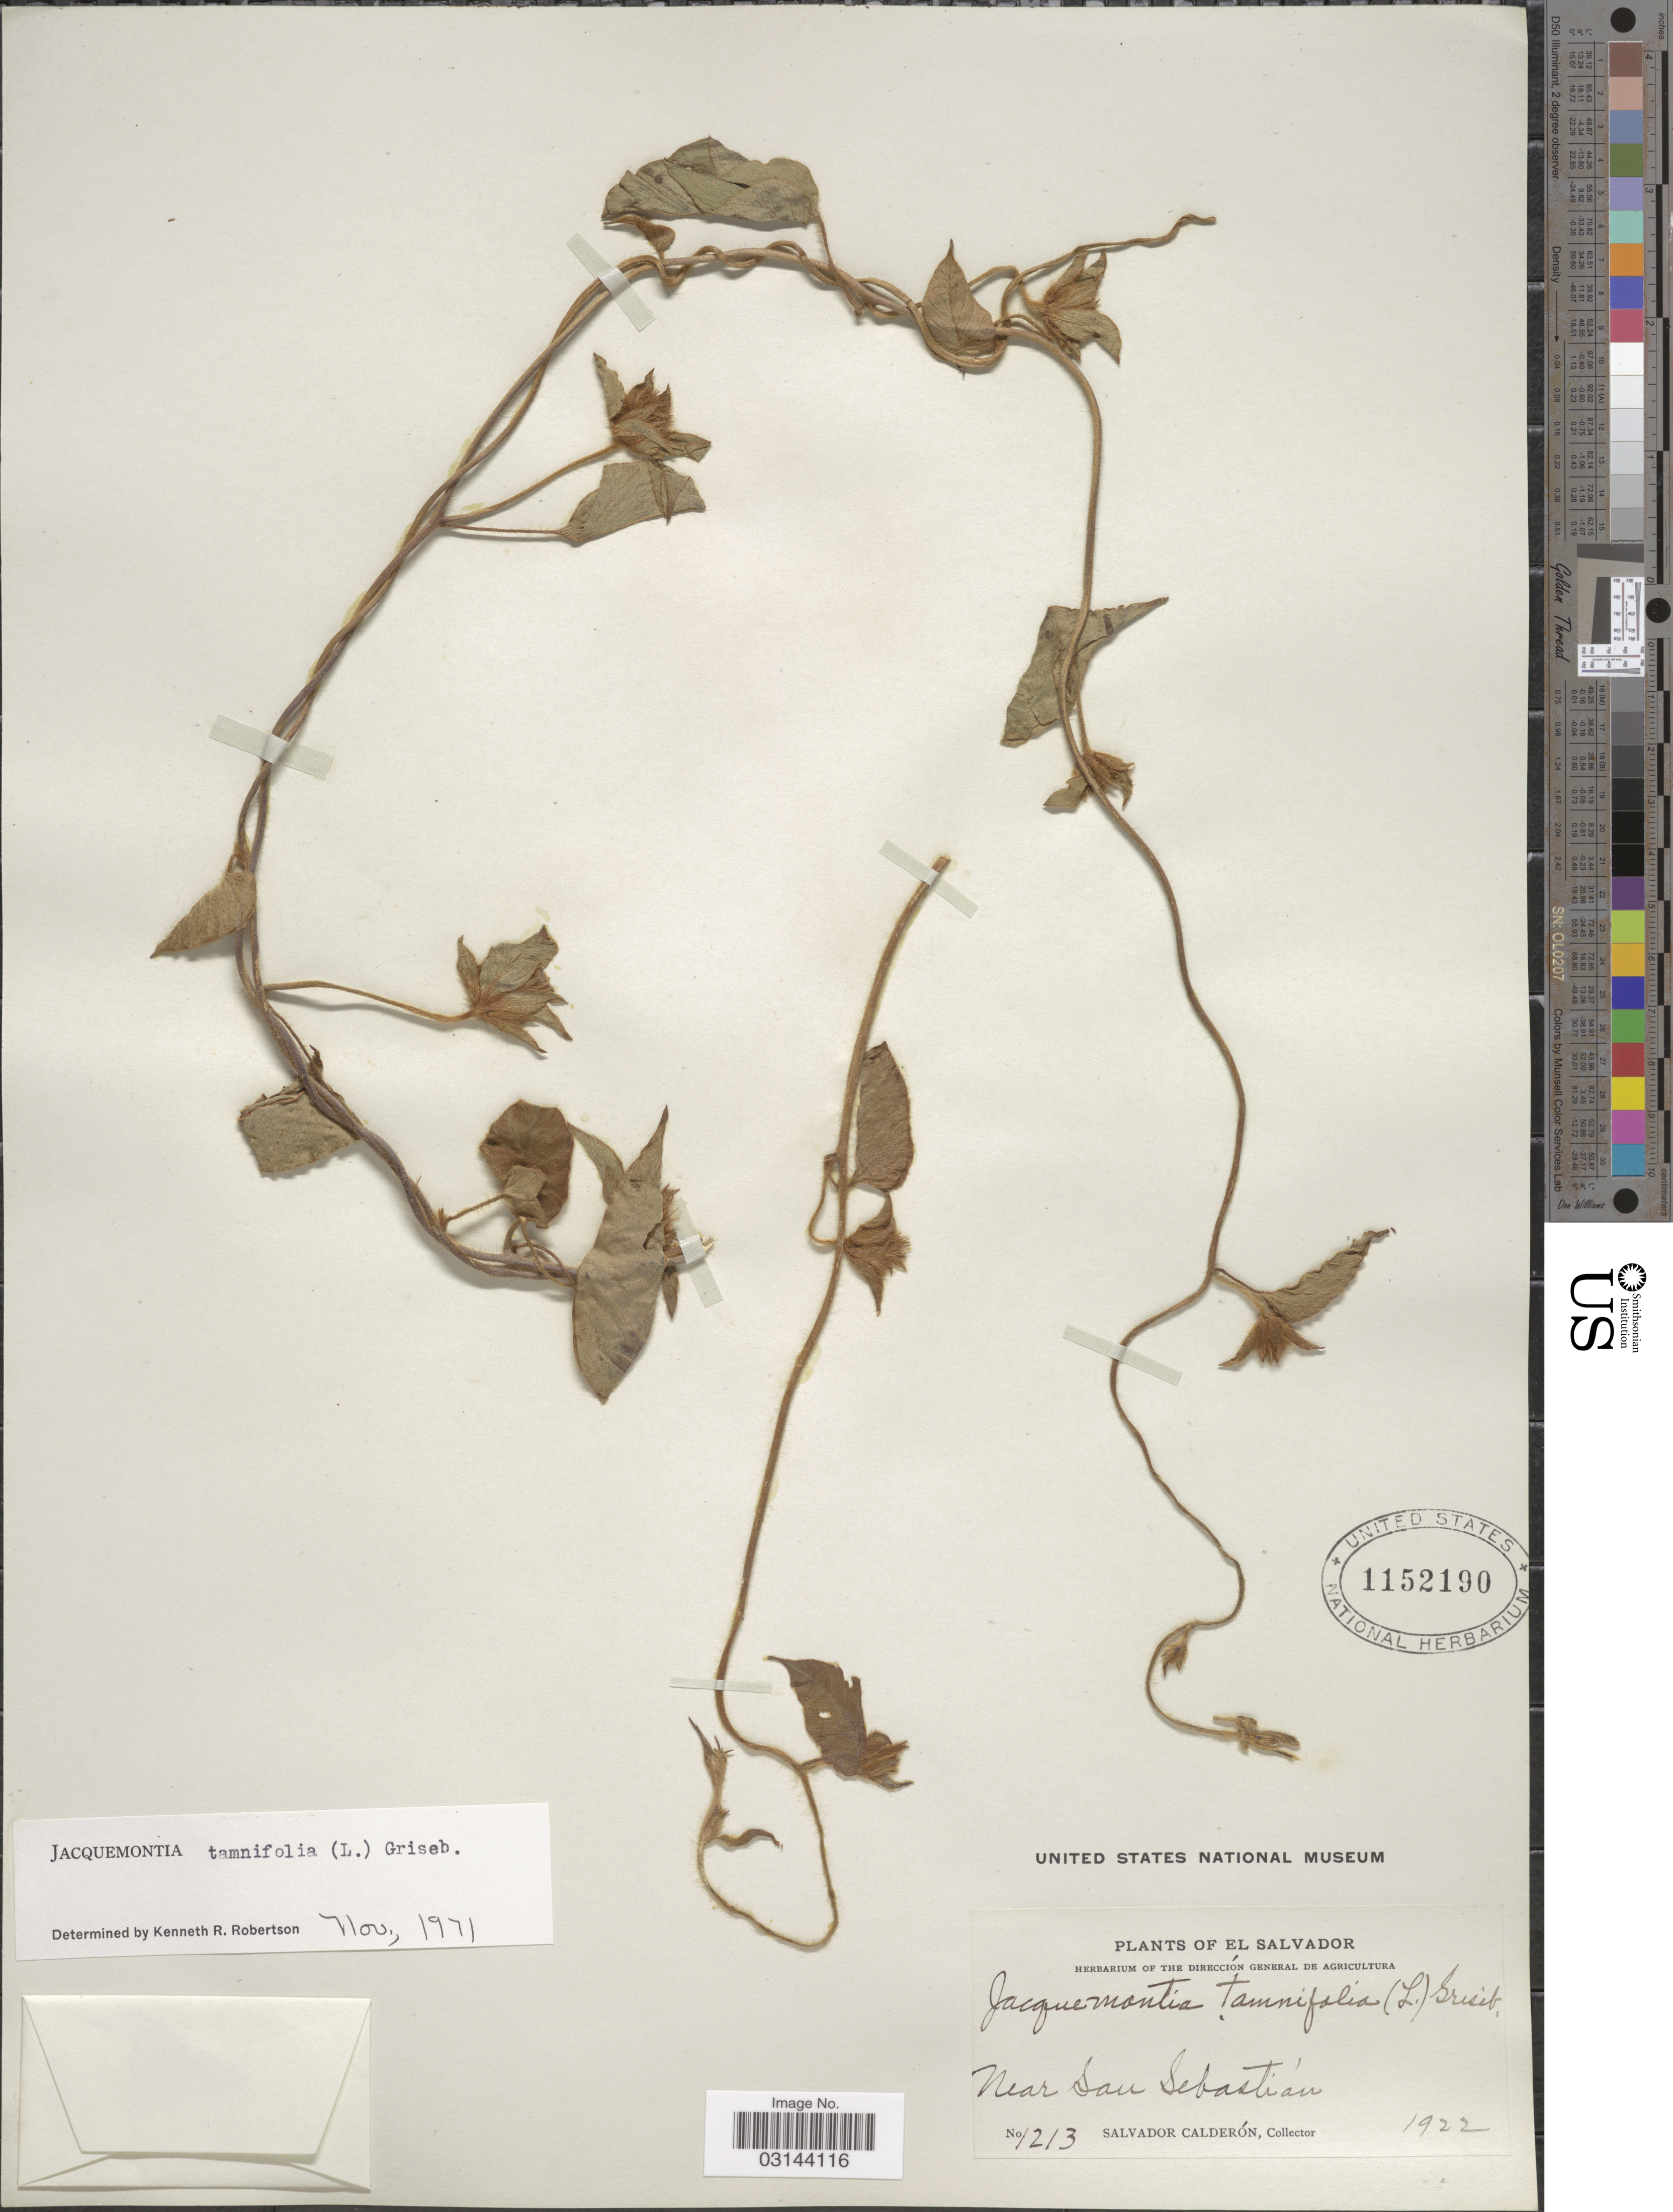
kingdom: Plantae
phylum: Tracheophyta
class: Magnoliopsida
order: Solanales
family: Convolvulaceae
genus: Jacquemontia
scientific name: Jacquemontia tamnifolia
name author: (L.) Griseb.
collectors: S. Calderón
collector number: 1213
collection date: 1922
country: El Salvador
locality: Near San Sebastián.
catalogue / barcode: US 1152190